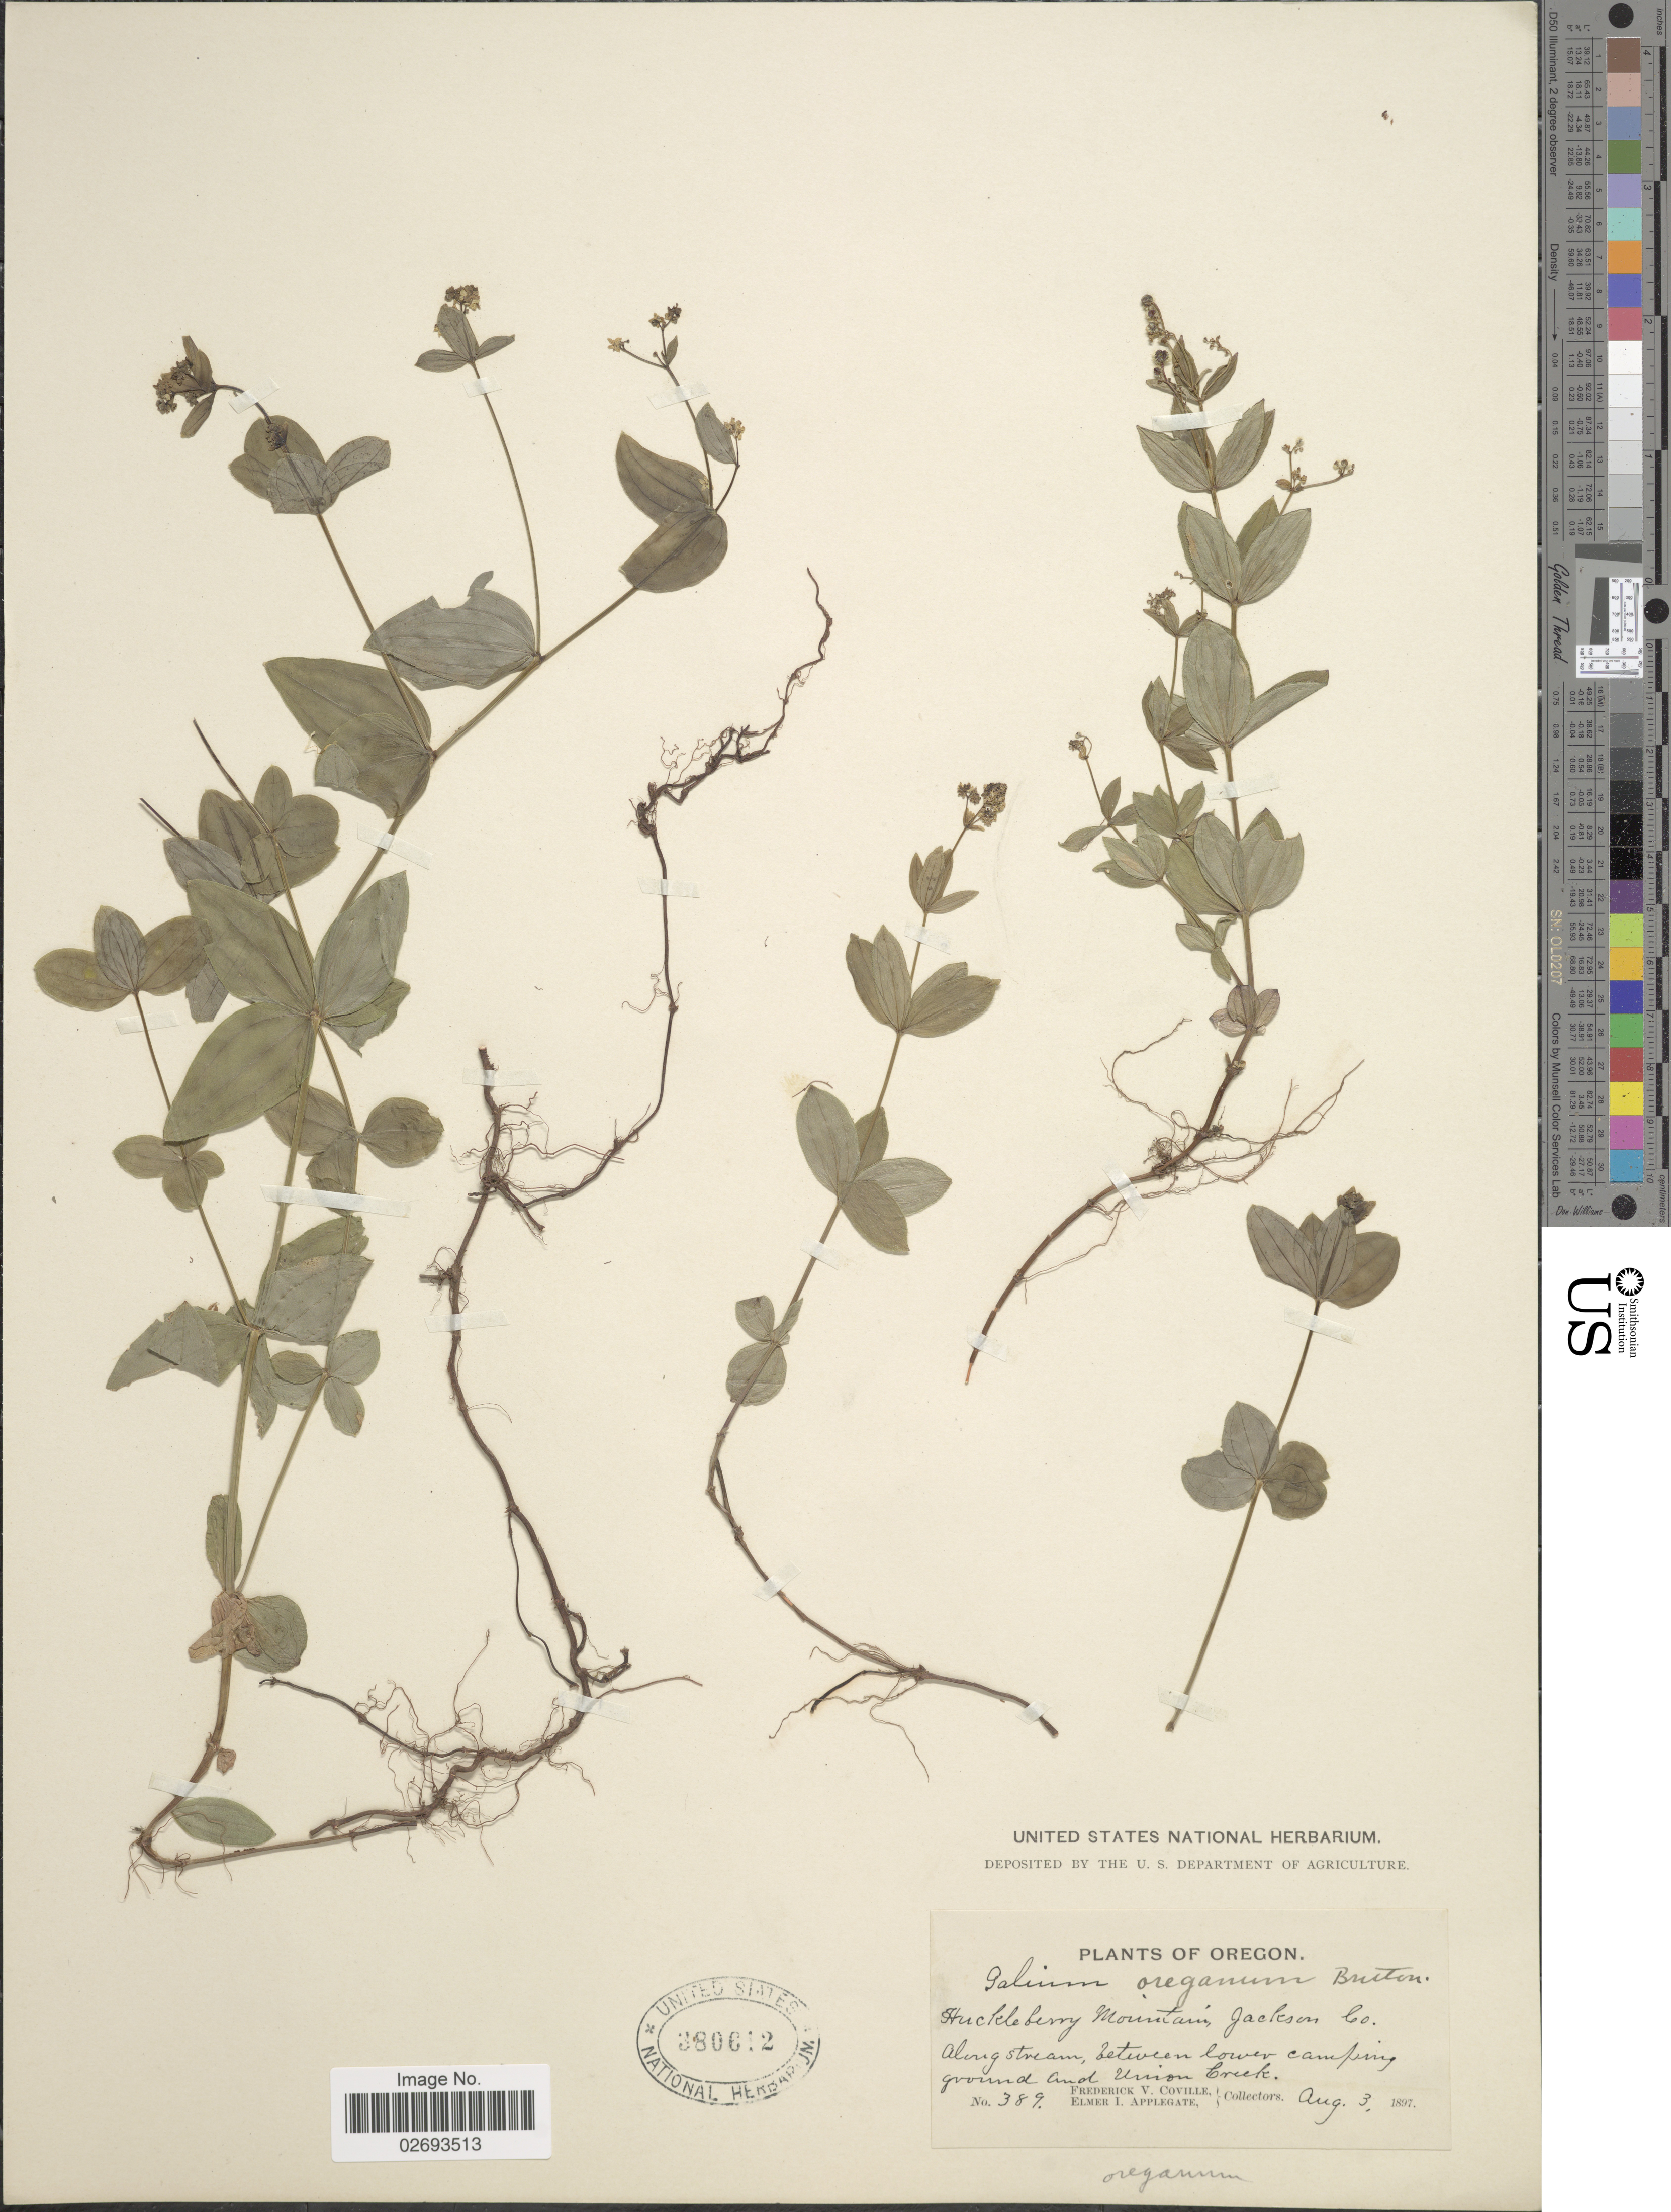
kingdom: Plantae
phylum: Tracheophyta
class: Magnoliopsida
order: Gentianales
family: Rubiaceae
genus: Galium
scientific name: Galium oreganum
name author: Britton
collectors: F. V. Coville & E. I. Applegate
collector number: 389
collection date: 1897-08-03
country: United States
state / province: Oregon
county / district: Jackson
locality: Huckleberry Mountain, Jackson Co., along stream, between lower camping ground and Union Creek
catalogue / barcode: US 380612